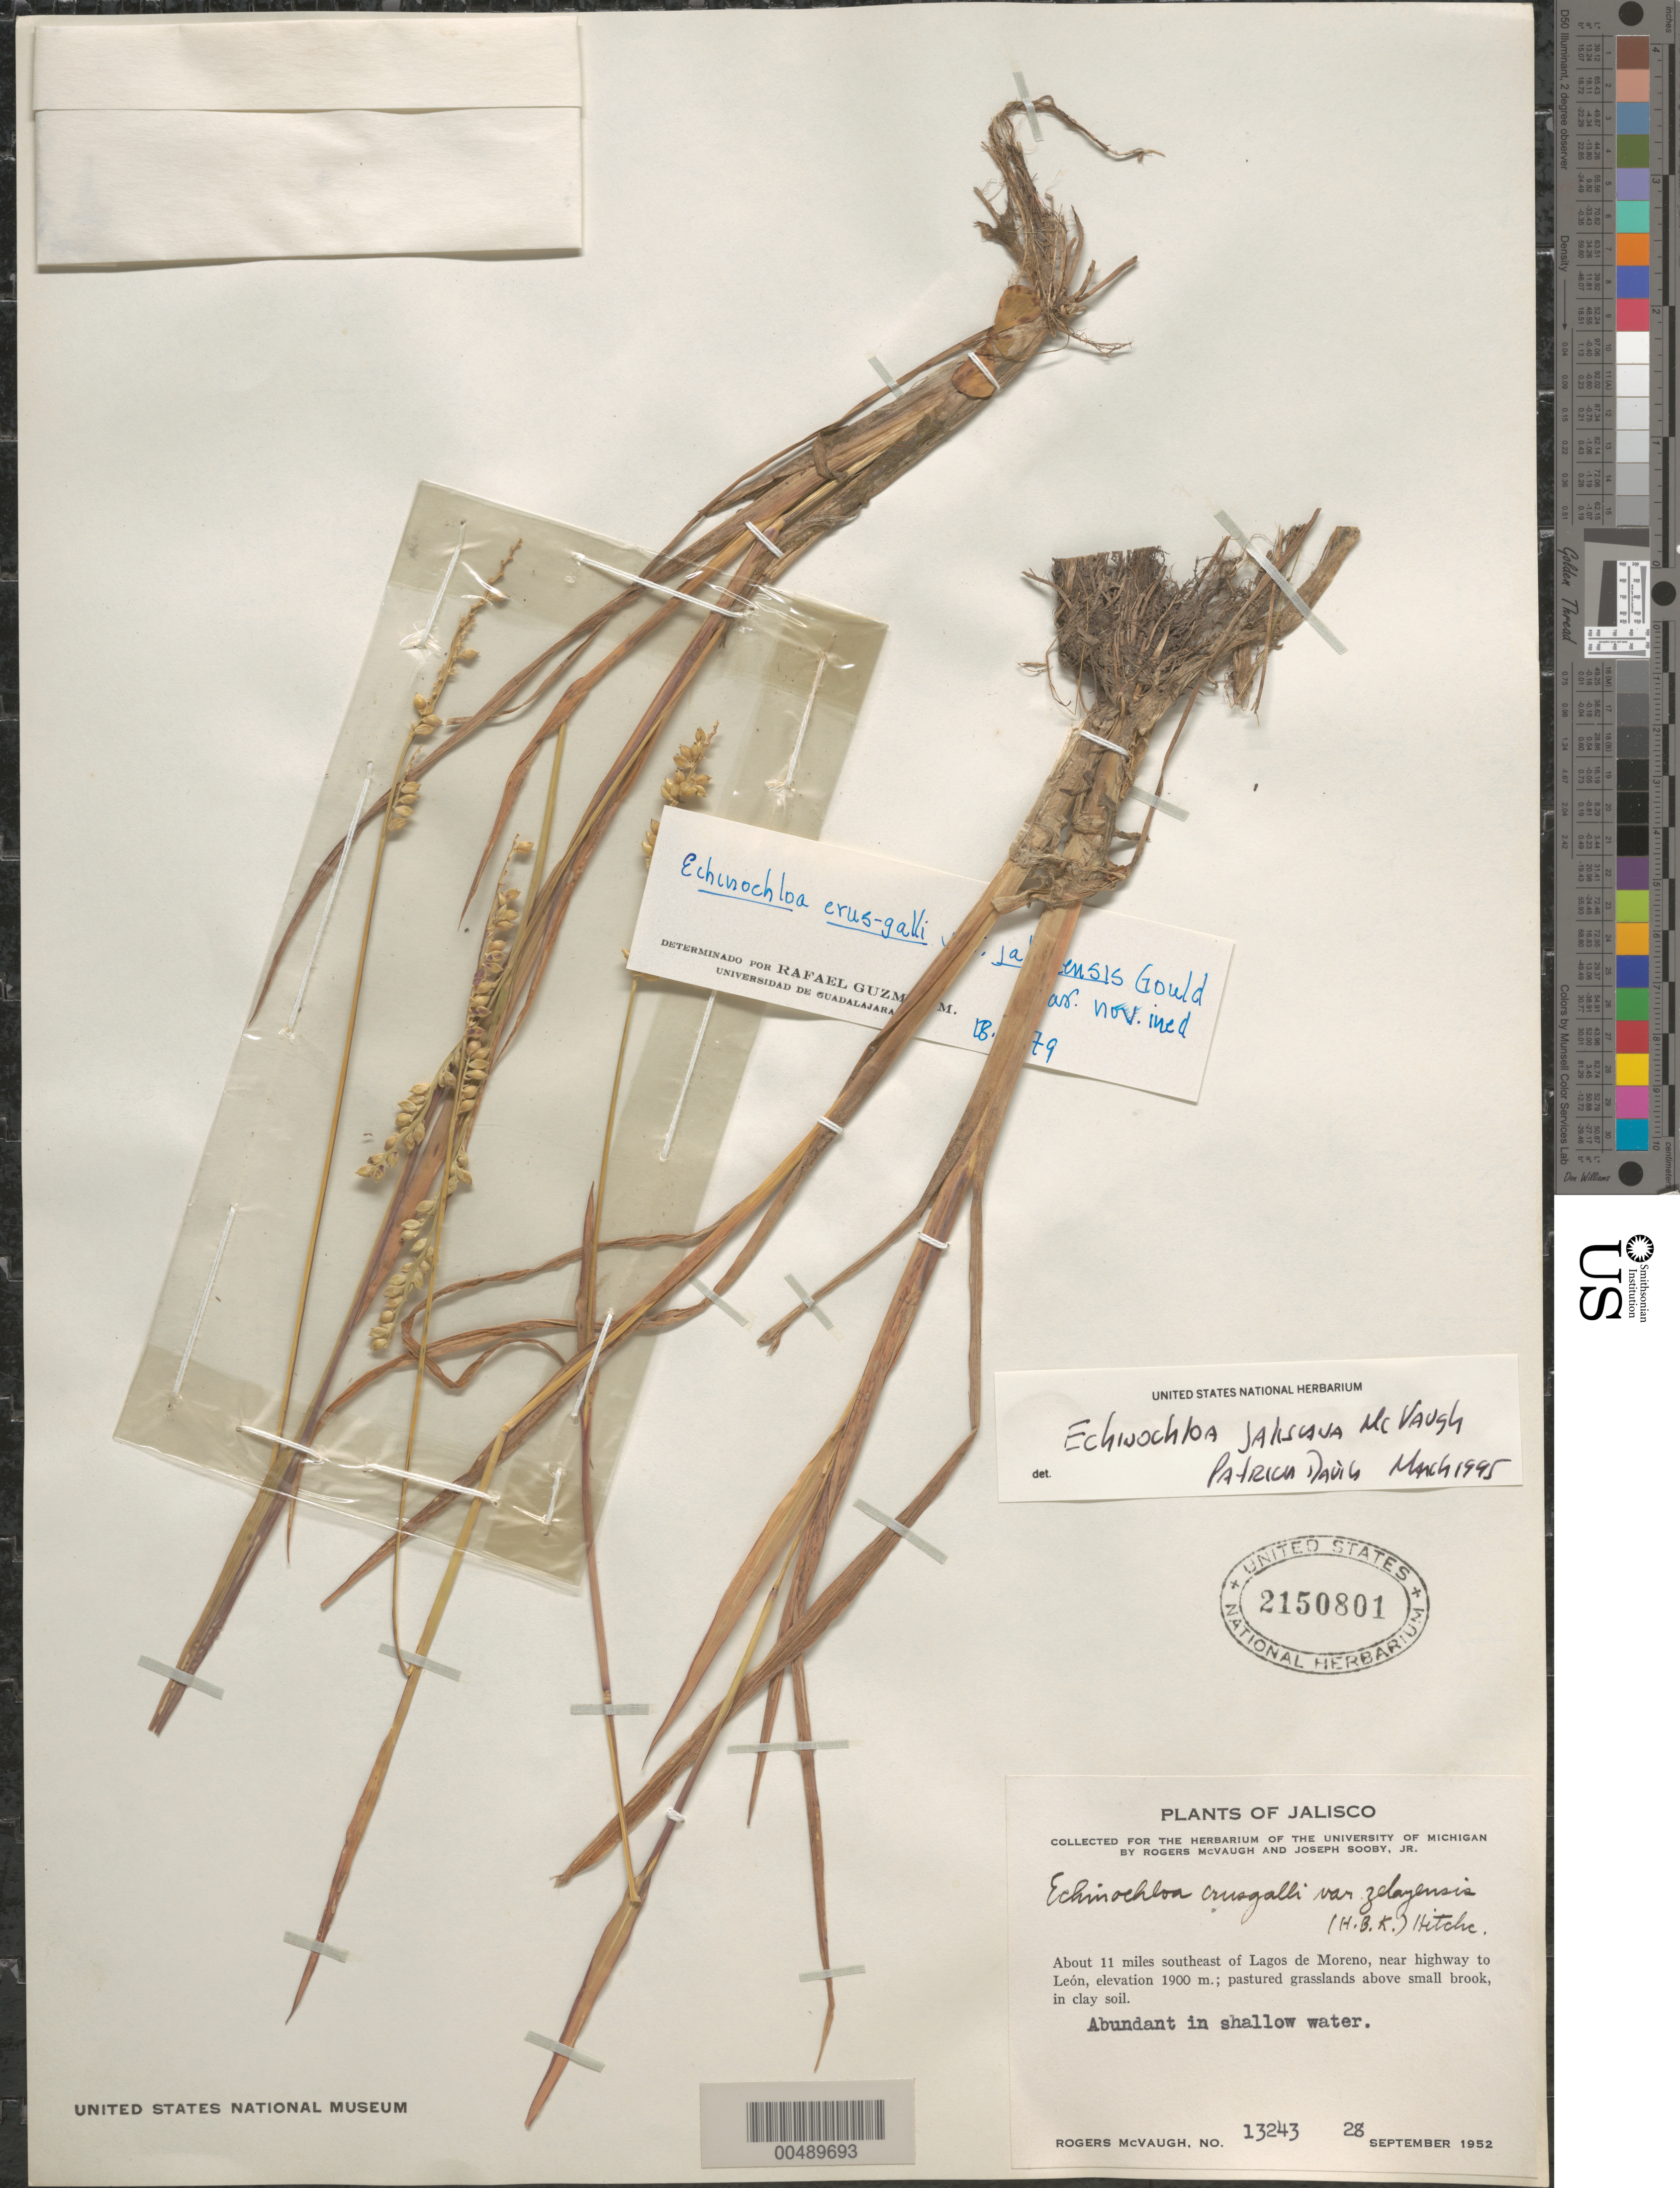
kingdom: Plantae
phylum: Tracheophyta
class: Liliopsida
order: Poales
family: Poaceae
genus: Echinochloa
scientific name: Echinochloa jaliscana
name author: McVaugh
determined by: Dávila, P. D.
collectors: R. McVaugh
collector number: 13243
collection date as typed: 28 Sep 1952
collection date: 1952-09-28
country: Mexico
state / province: Jalisco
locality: About 11 mi SE of Lagos de Moreno, near hwy to León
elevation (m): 1900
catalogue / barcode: US 2150801